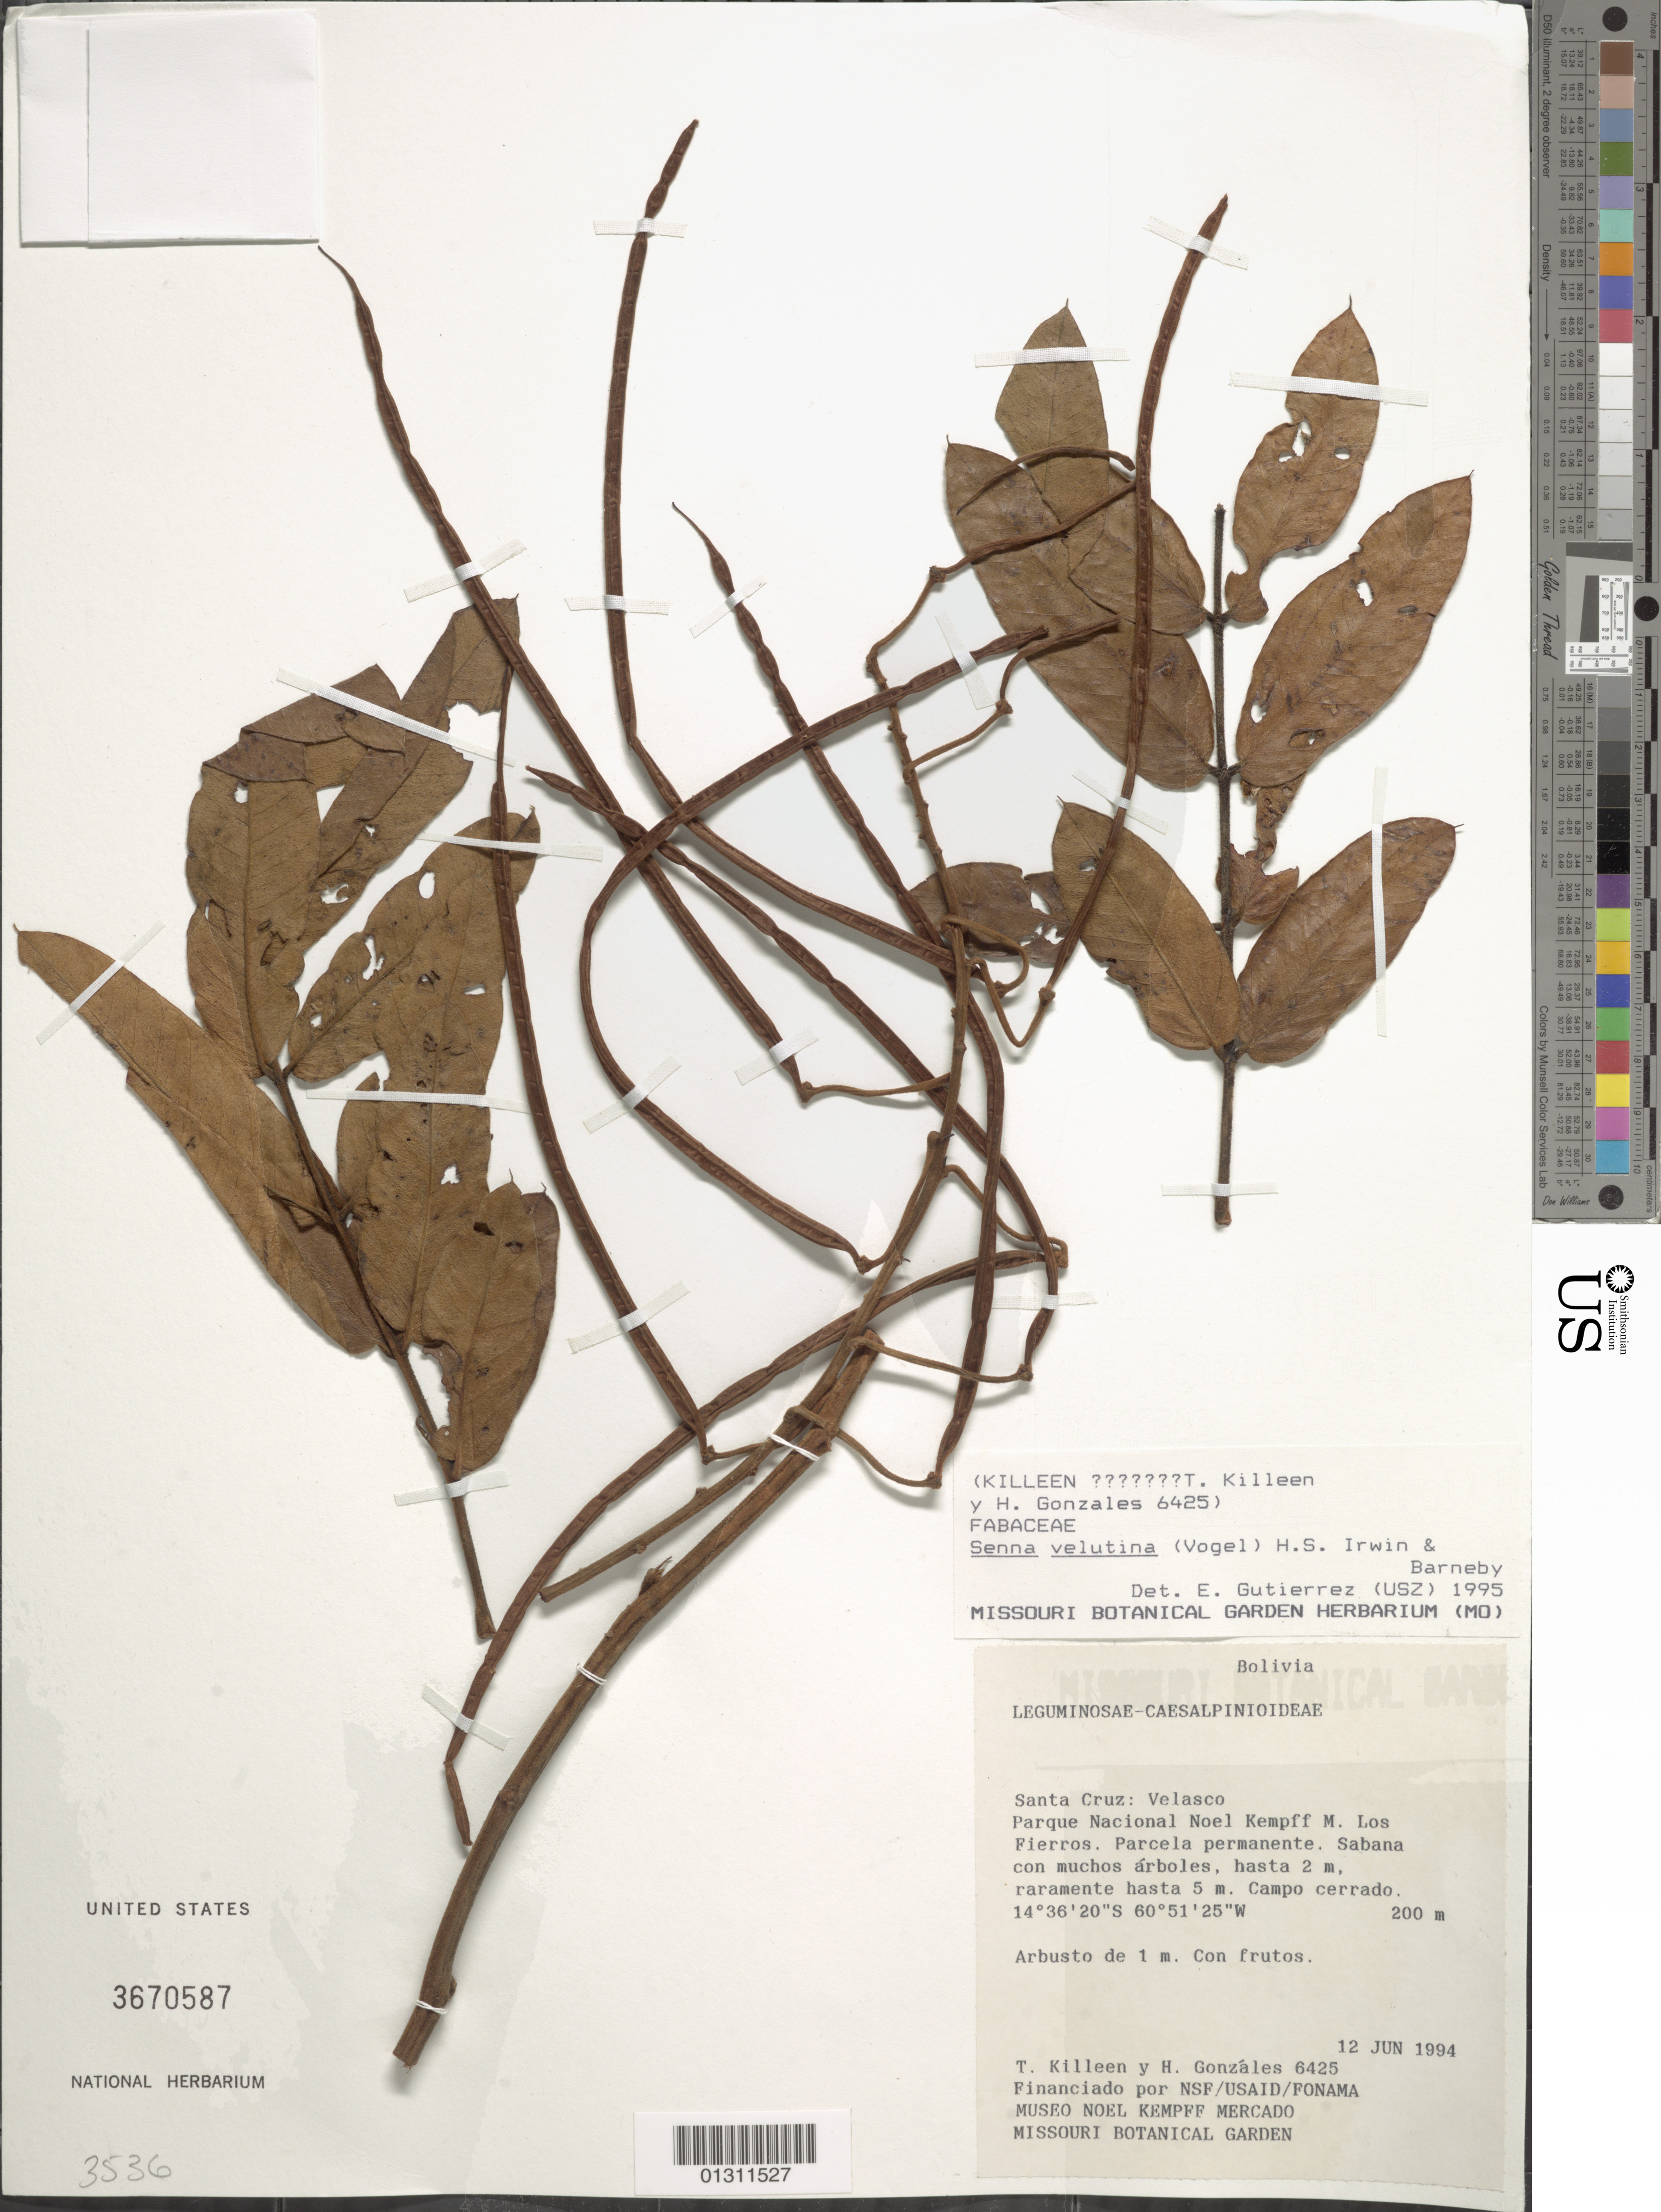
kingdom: Plantae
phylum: Tracheophyta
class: Magnoliopsida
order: Fabales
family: Fabaceae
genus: Senna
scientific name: Senna velutina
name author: (Vogel) H.S. Irwin & Barneby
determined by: Gutiérrez, E.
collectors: T. Killeen & H. Gonzales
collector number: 6425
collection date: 1994-06-12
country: Bolivia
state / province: Santa Cruz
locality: Velasco. Parque Nacional Noel Kempff M. Los Fierros. Parcela permanente.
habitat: Sabana con muchos arboles, hasta 2m, raramente hasta 5 m. Campo cerrado.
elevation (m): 200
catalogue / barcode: US 3670587